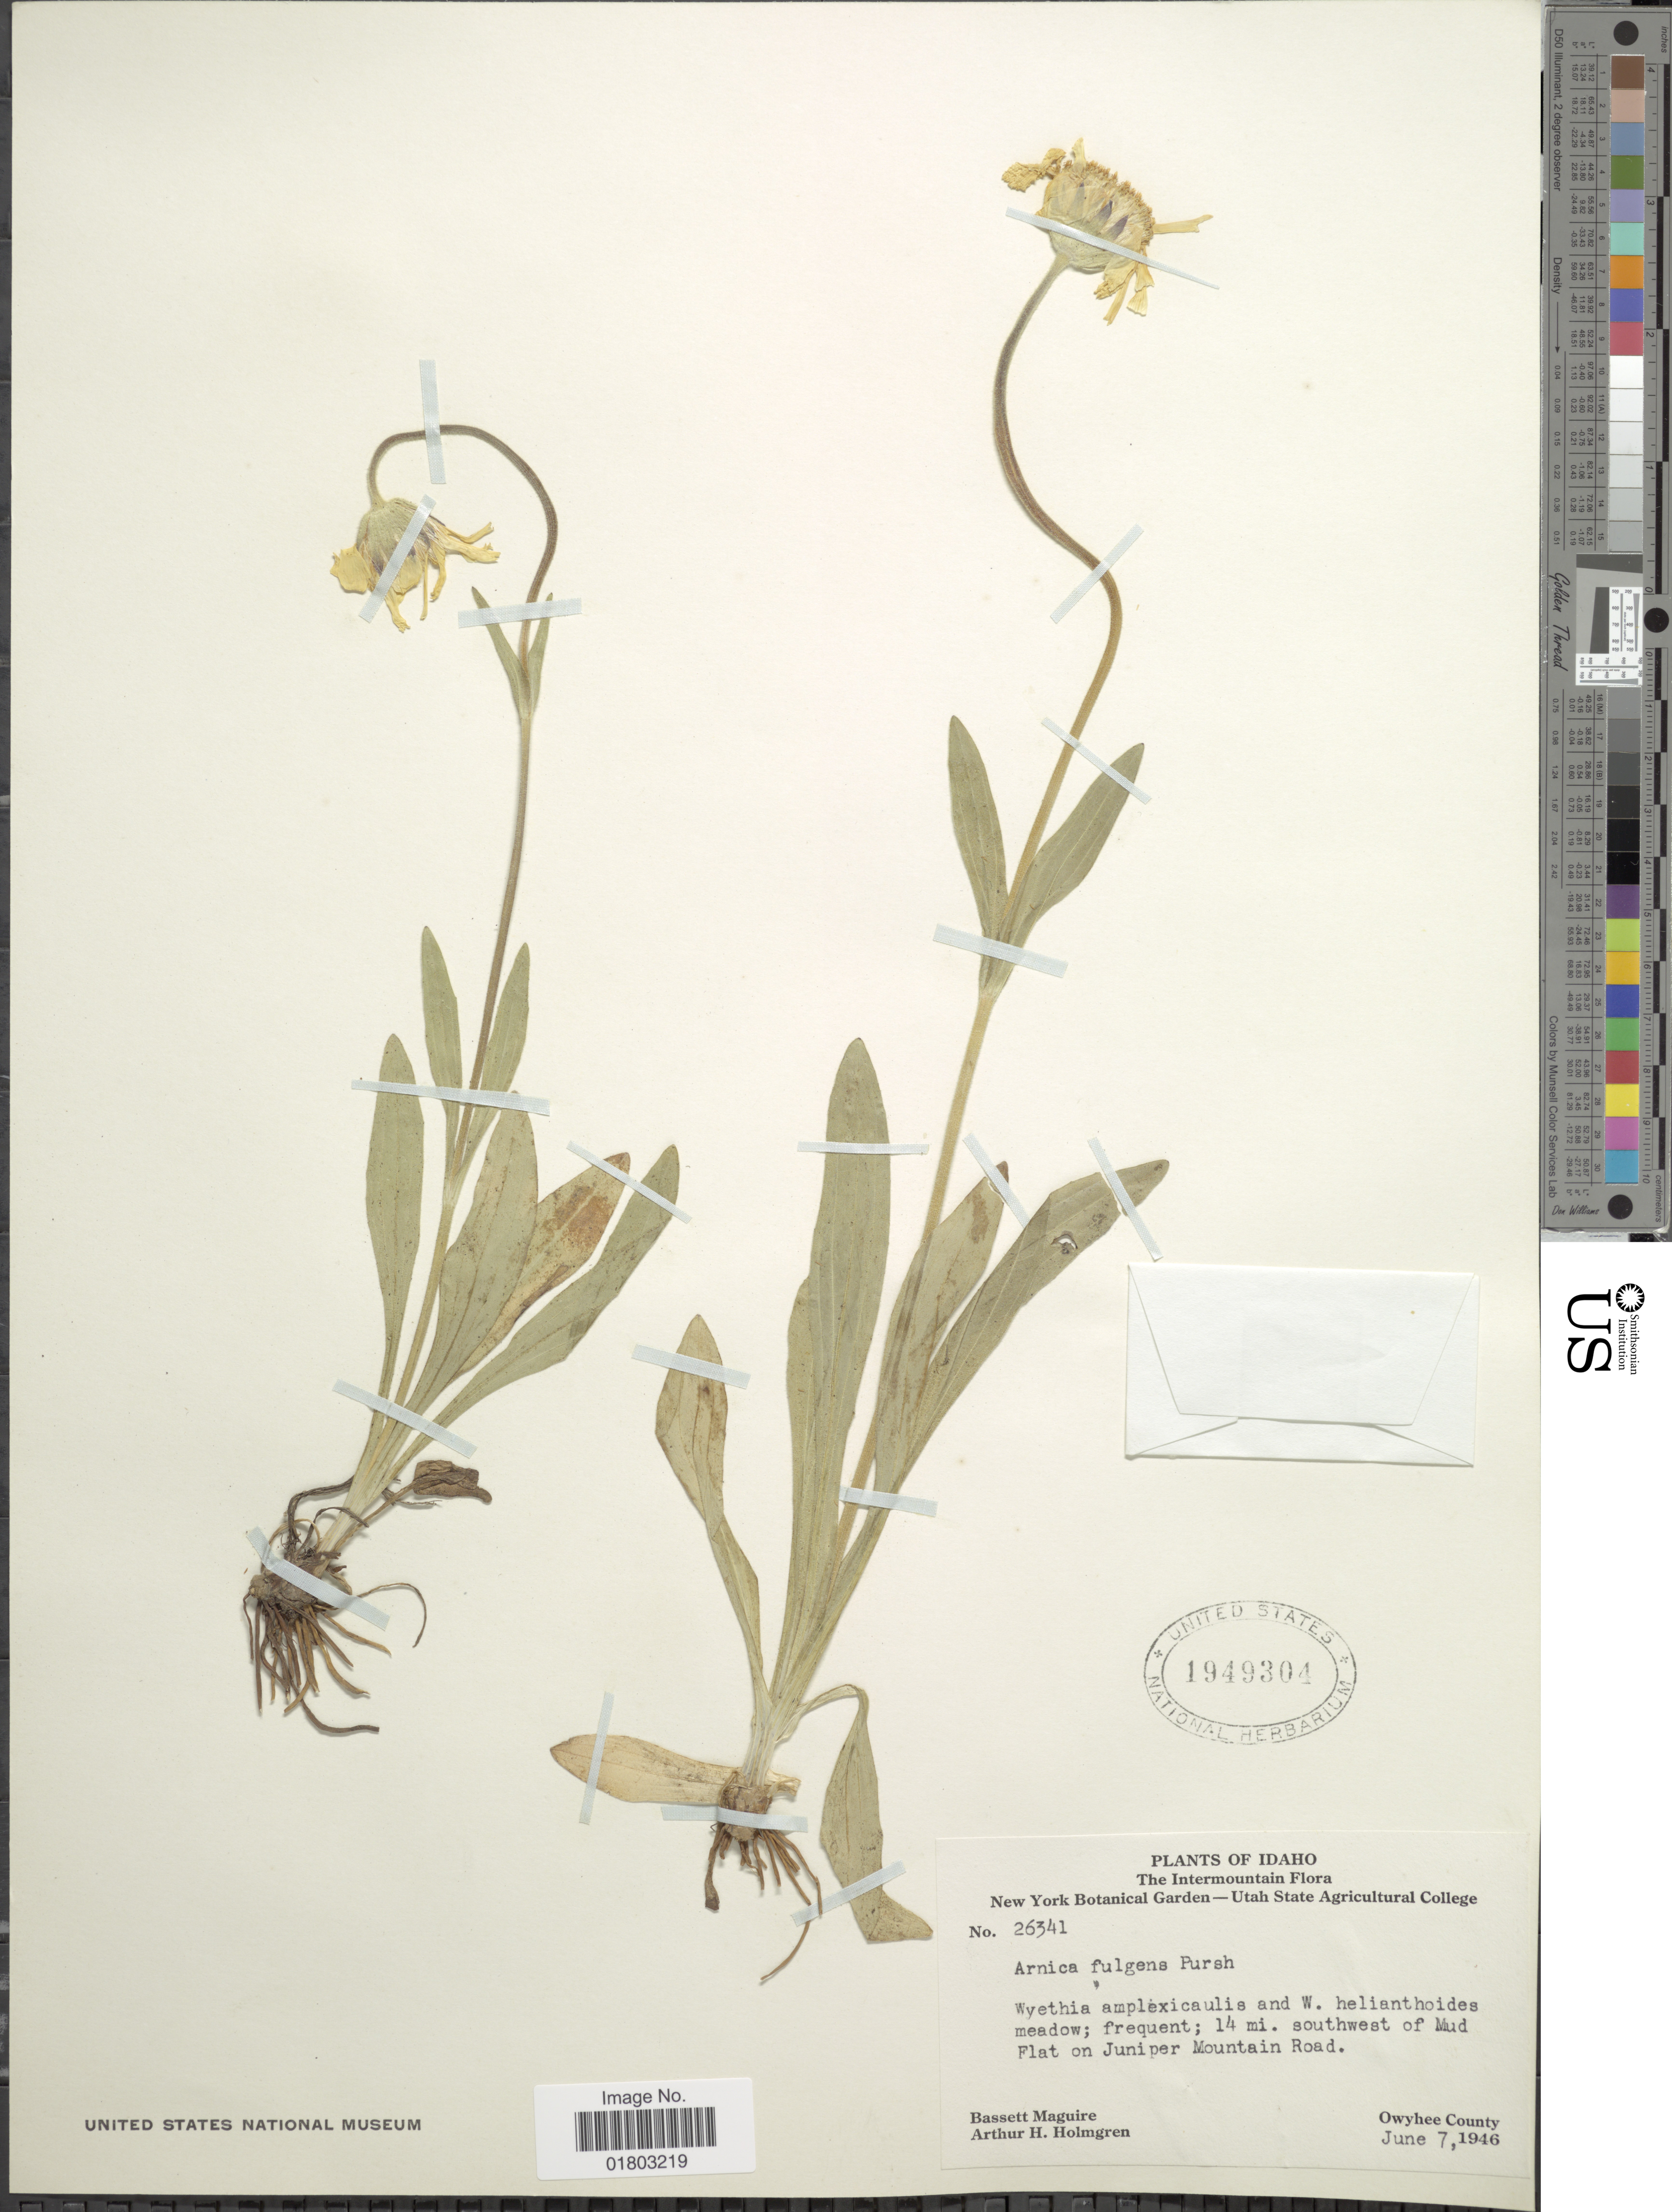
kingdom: Plantae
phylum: Tracheophyta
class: Magnoliopsida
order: Asterales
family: Asteraceae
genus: Arnica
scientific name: Arnica fulgens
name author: Pursh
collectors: B. Maguire & A. H. Holmgren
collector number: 26341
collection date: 1946-06-07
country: United States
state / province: Idaho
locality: The Intermountain, 14 mi. southwest of Mud Flat on Juniper Mountain Road, Owyhee County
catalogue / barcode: US 1949304